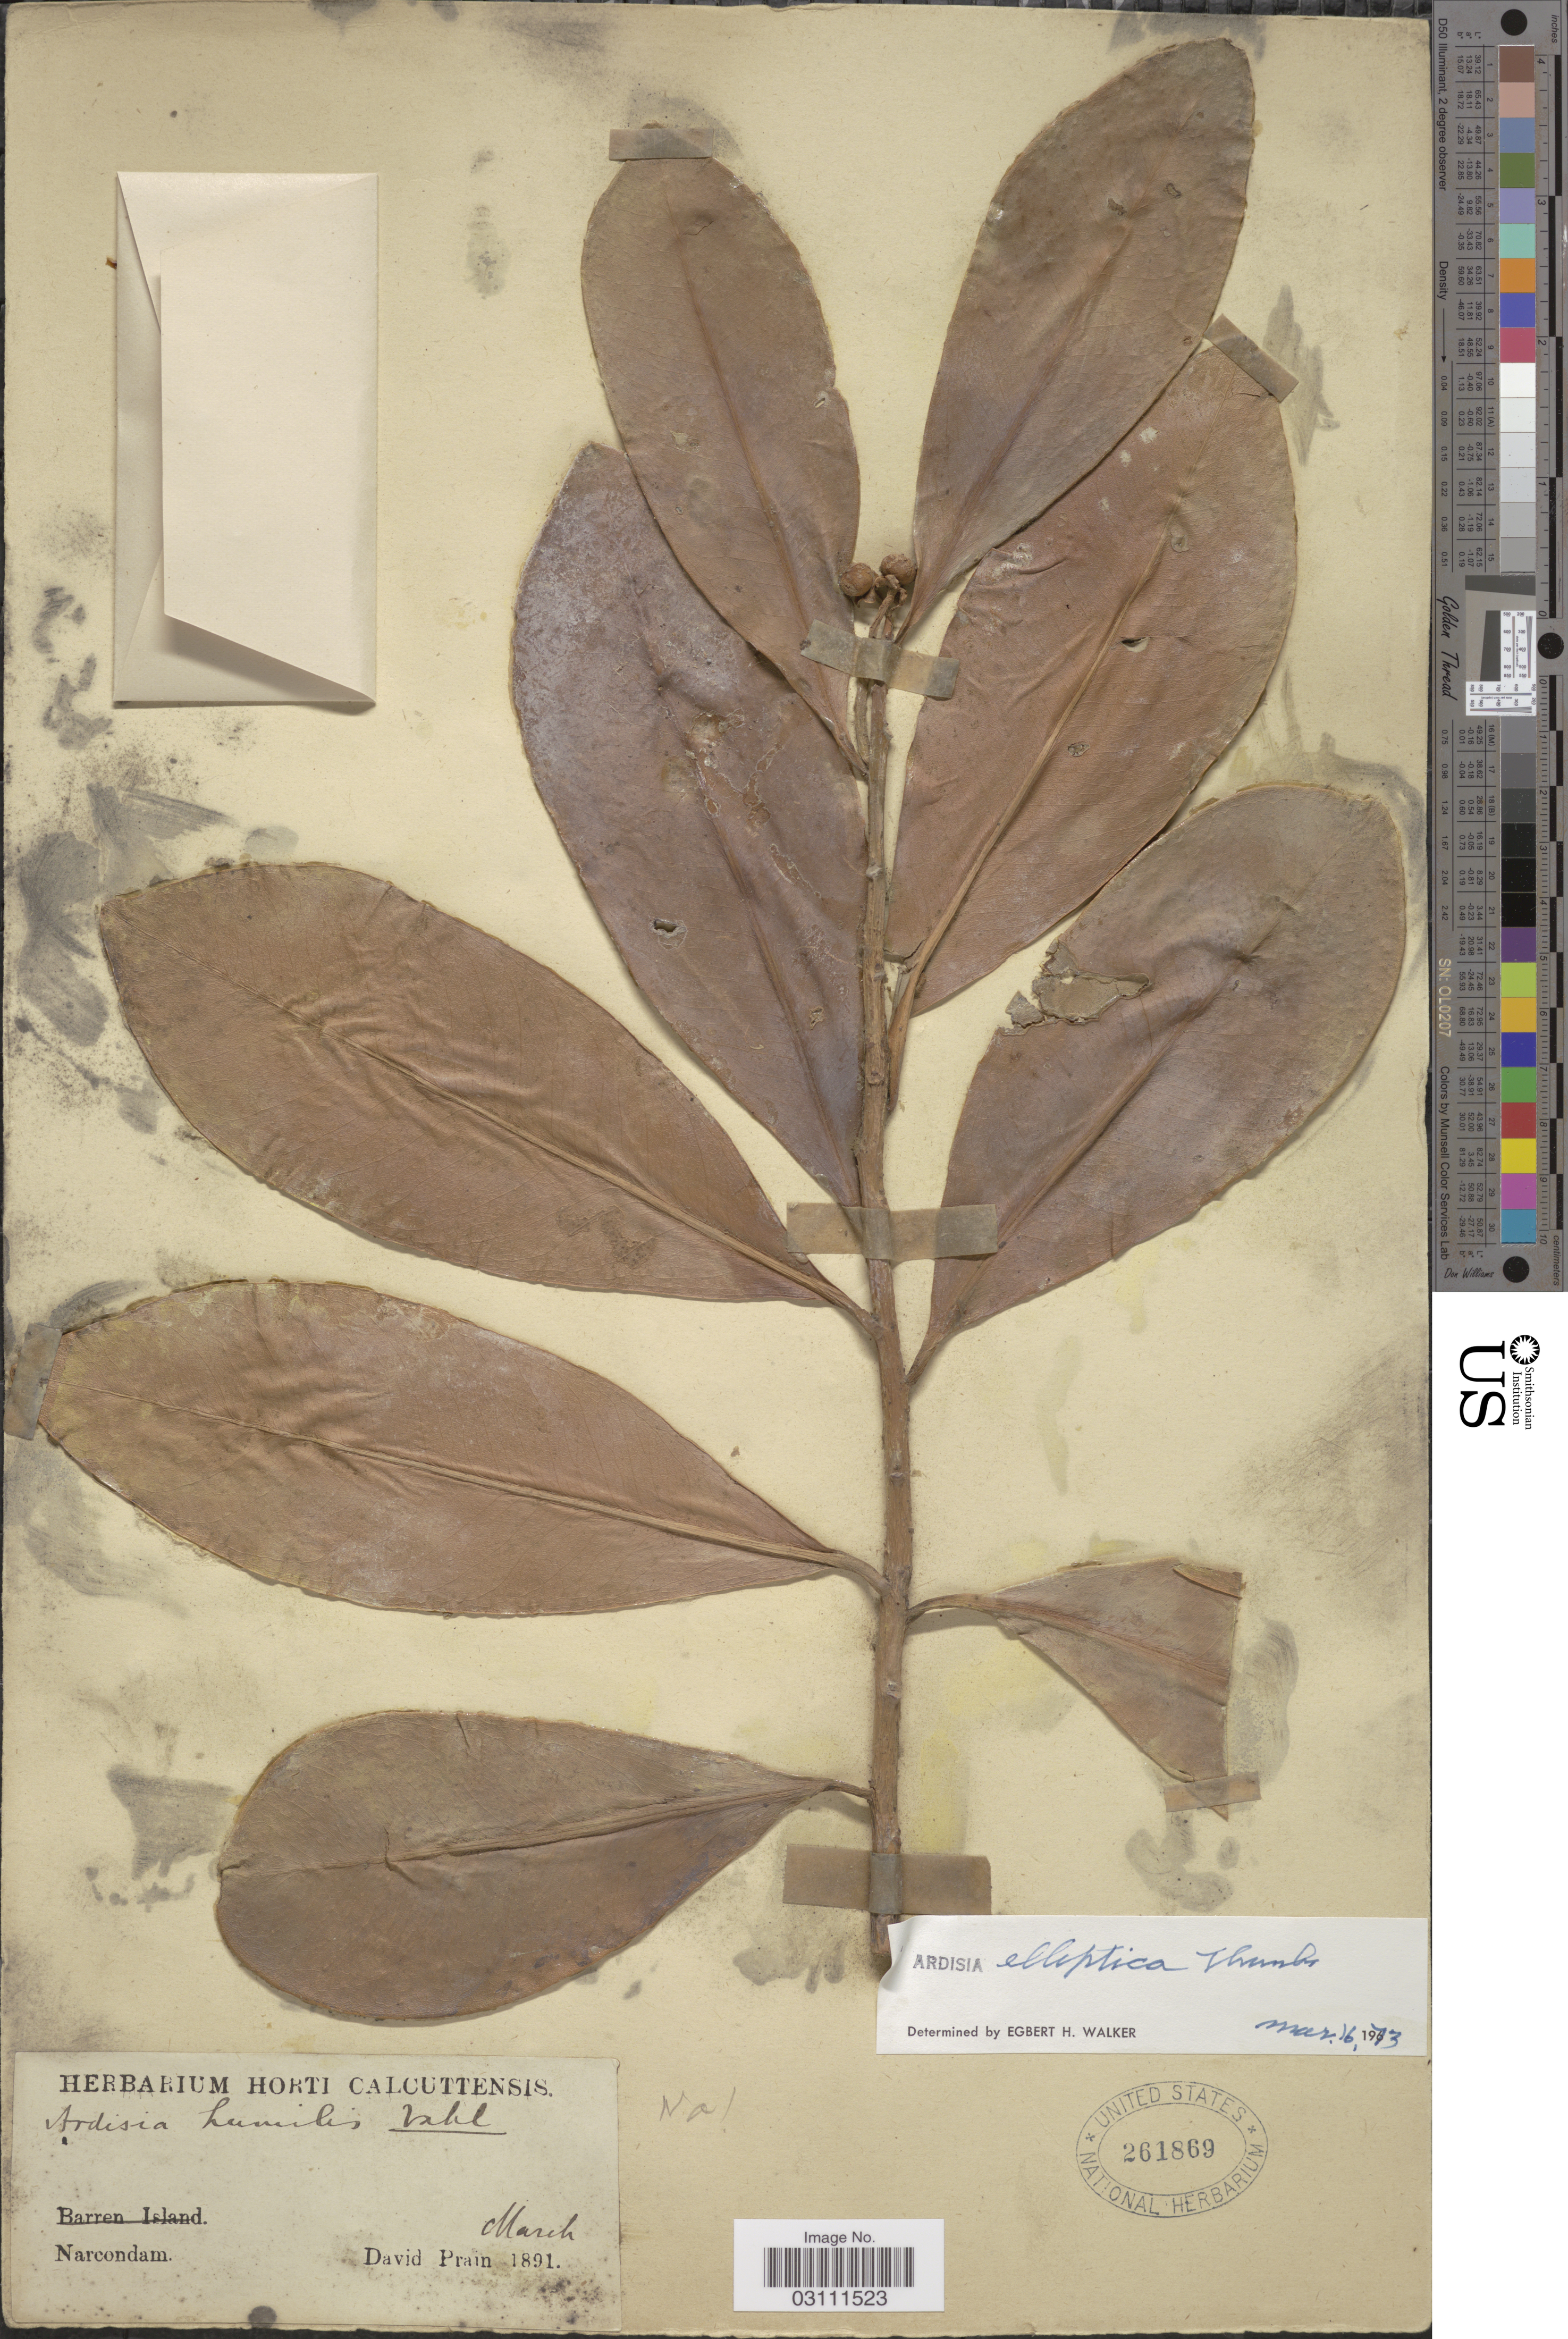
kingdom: Plantae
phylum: Tracheophyta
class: Magnoliopsida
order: Ericales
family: Primulaceae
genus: Ardisia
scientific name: Ardisia elliptica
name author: Thunb.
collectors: D. Prain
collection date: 1891-03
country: India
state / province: Andaman and Nicobar Islands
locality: Narcondam.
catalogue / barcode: US 261869